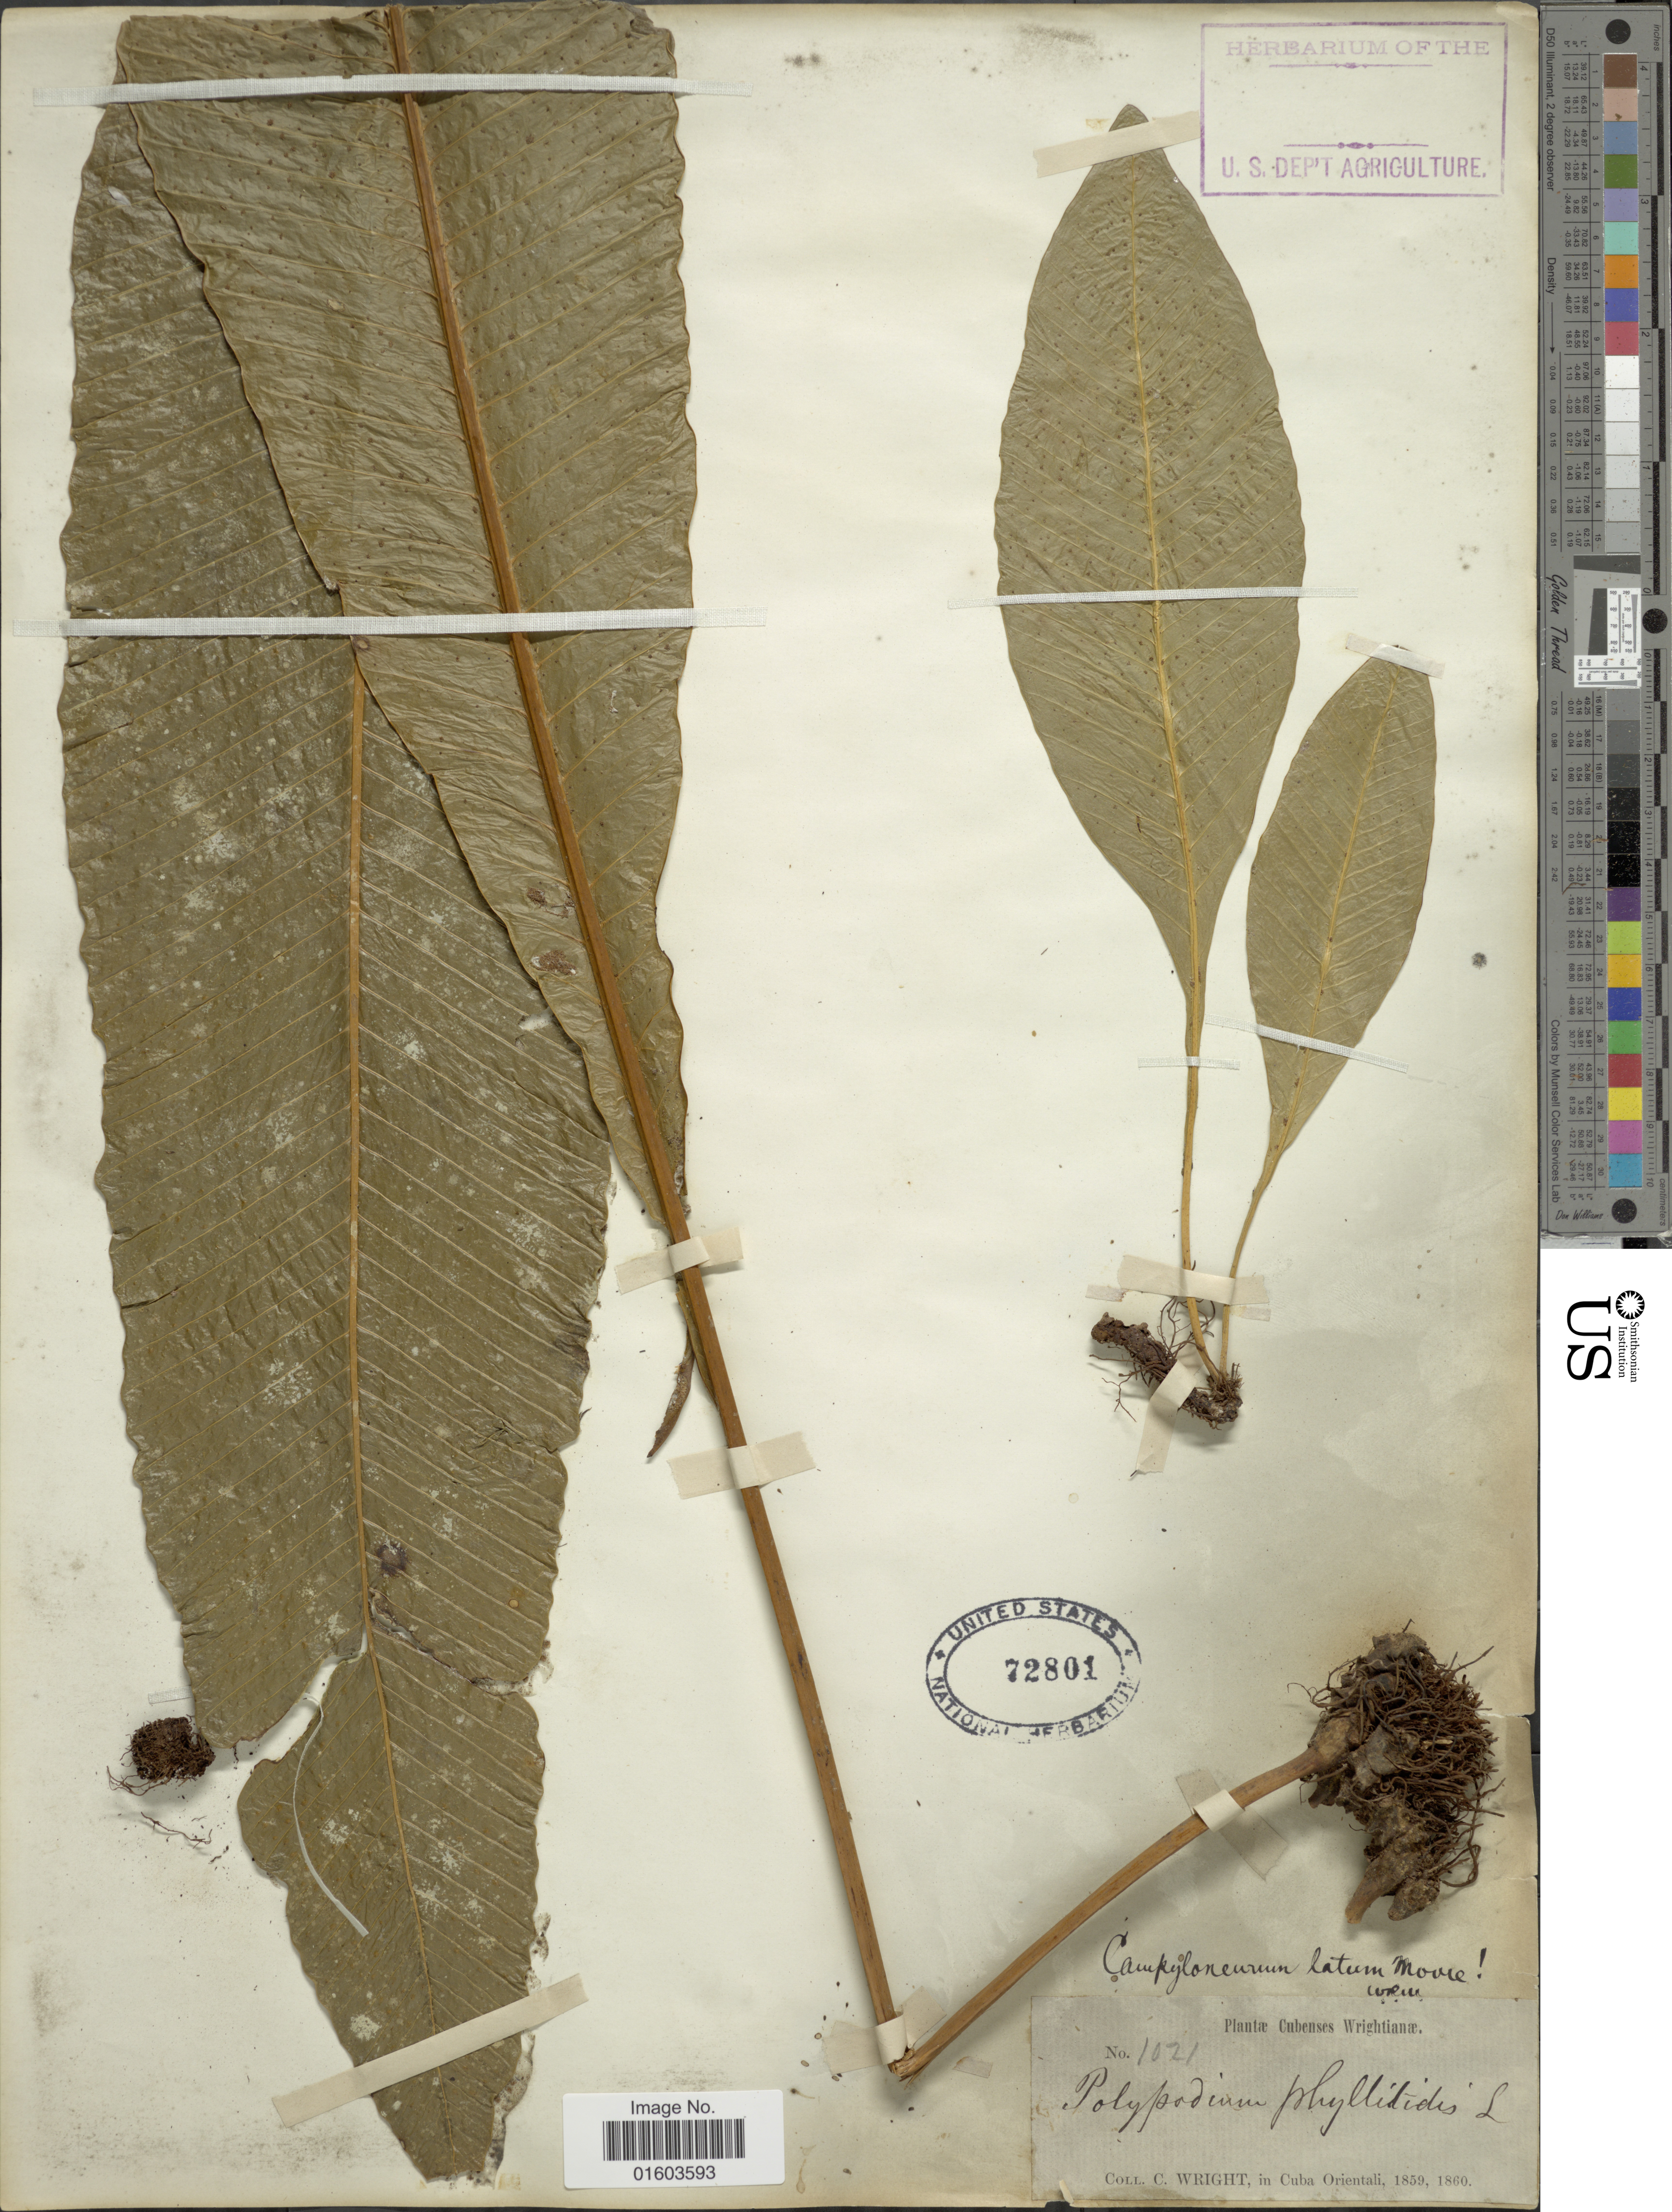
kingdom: Plantae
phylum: Tracheophyta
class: Polypodiopsida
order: Polypodiales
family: Polypodiaceae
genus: Campyloneurum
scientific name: Campyloneurum latum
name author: T. Moore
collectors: C. Wright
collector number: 1021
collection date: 1859/1860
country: Cuba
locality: Cuba Orientali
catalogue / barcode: US 72801